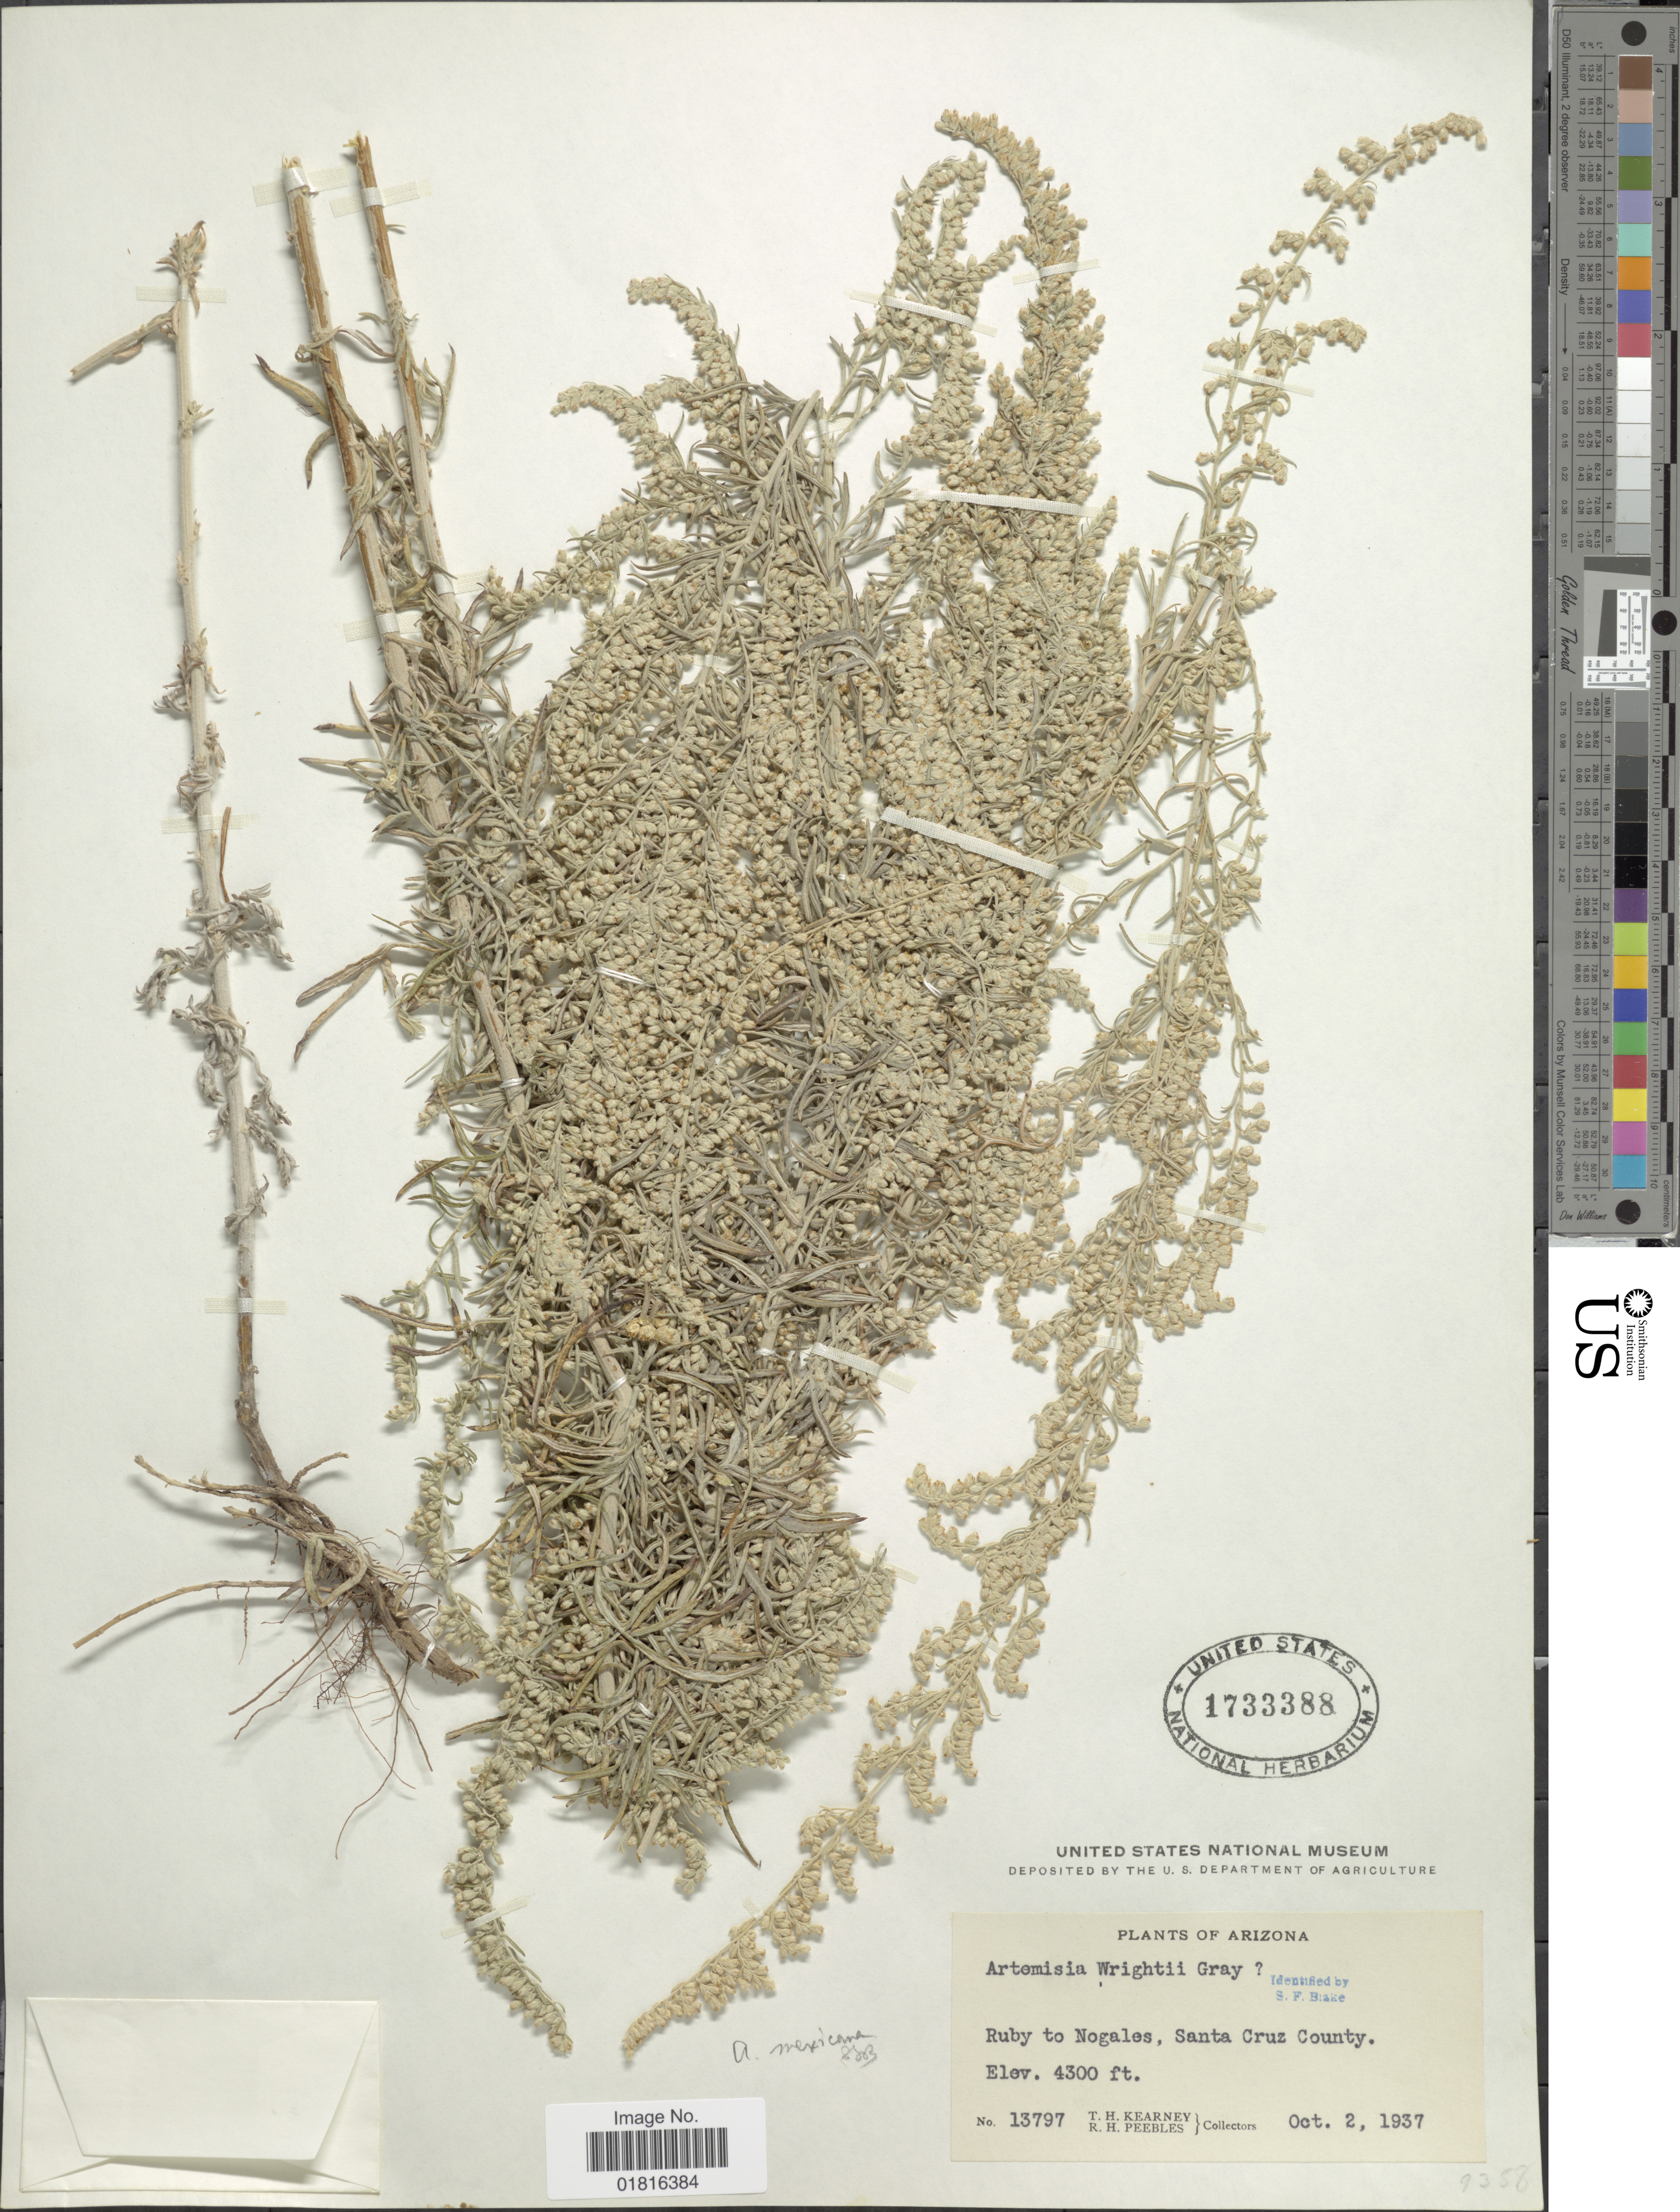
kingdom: Plantae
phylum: Tracheophyta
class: Magnoliopsida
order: Asterales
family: Asteraceae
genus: Artemisia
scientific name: Artemisia ludoviciana subsp. mexicana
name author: (Willd. ex Spreng.) D.D. Keck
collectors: T. H. Kearney & R. H. Peebles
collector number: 13797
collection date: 1937-10-02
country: United States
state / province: Arizona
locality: Ruby to Nogales, Santa Cruz County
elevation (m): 1311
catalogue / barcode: US 1733388